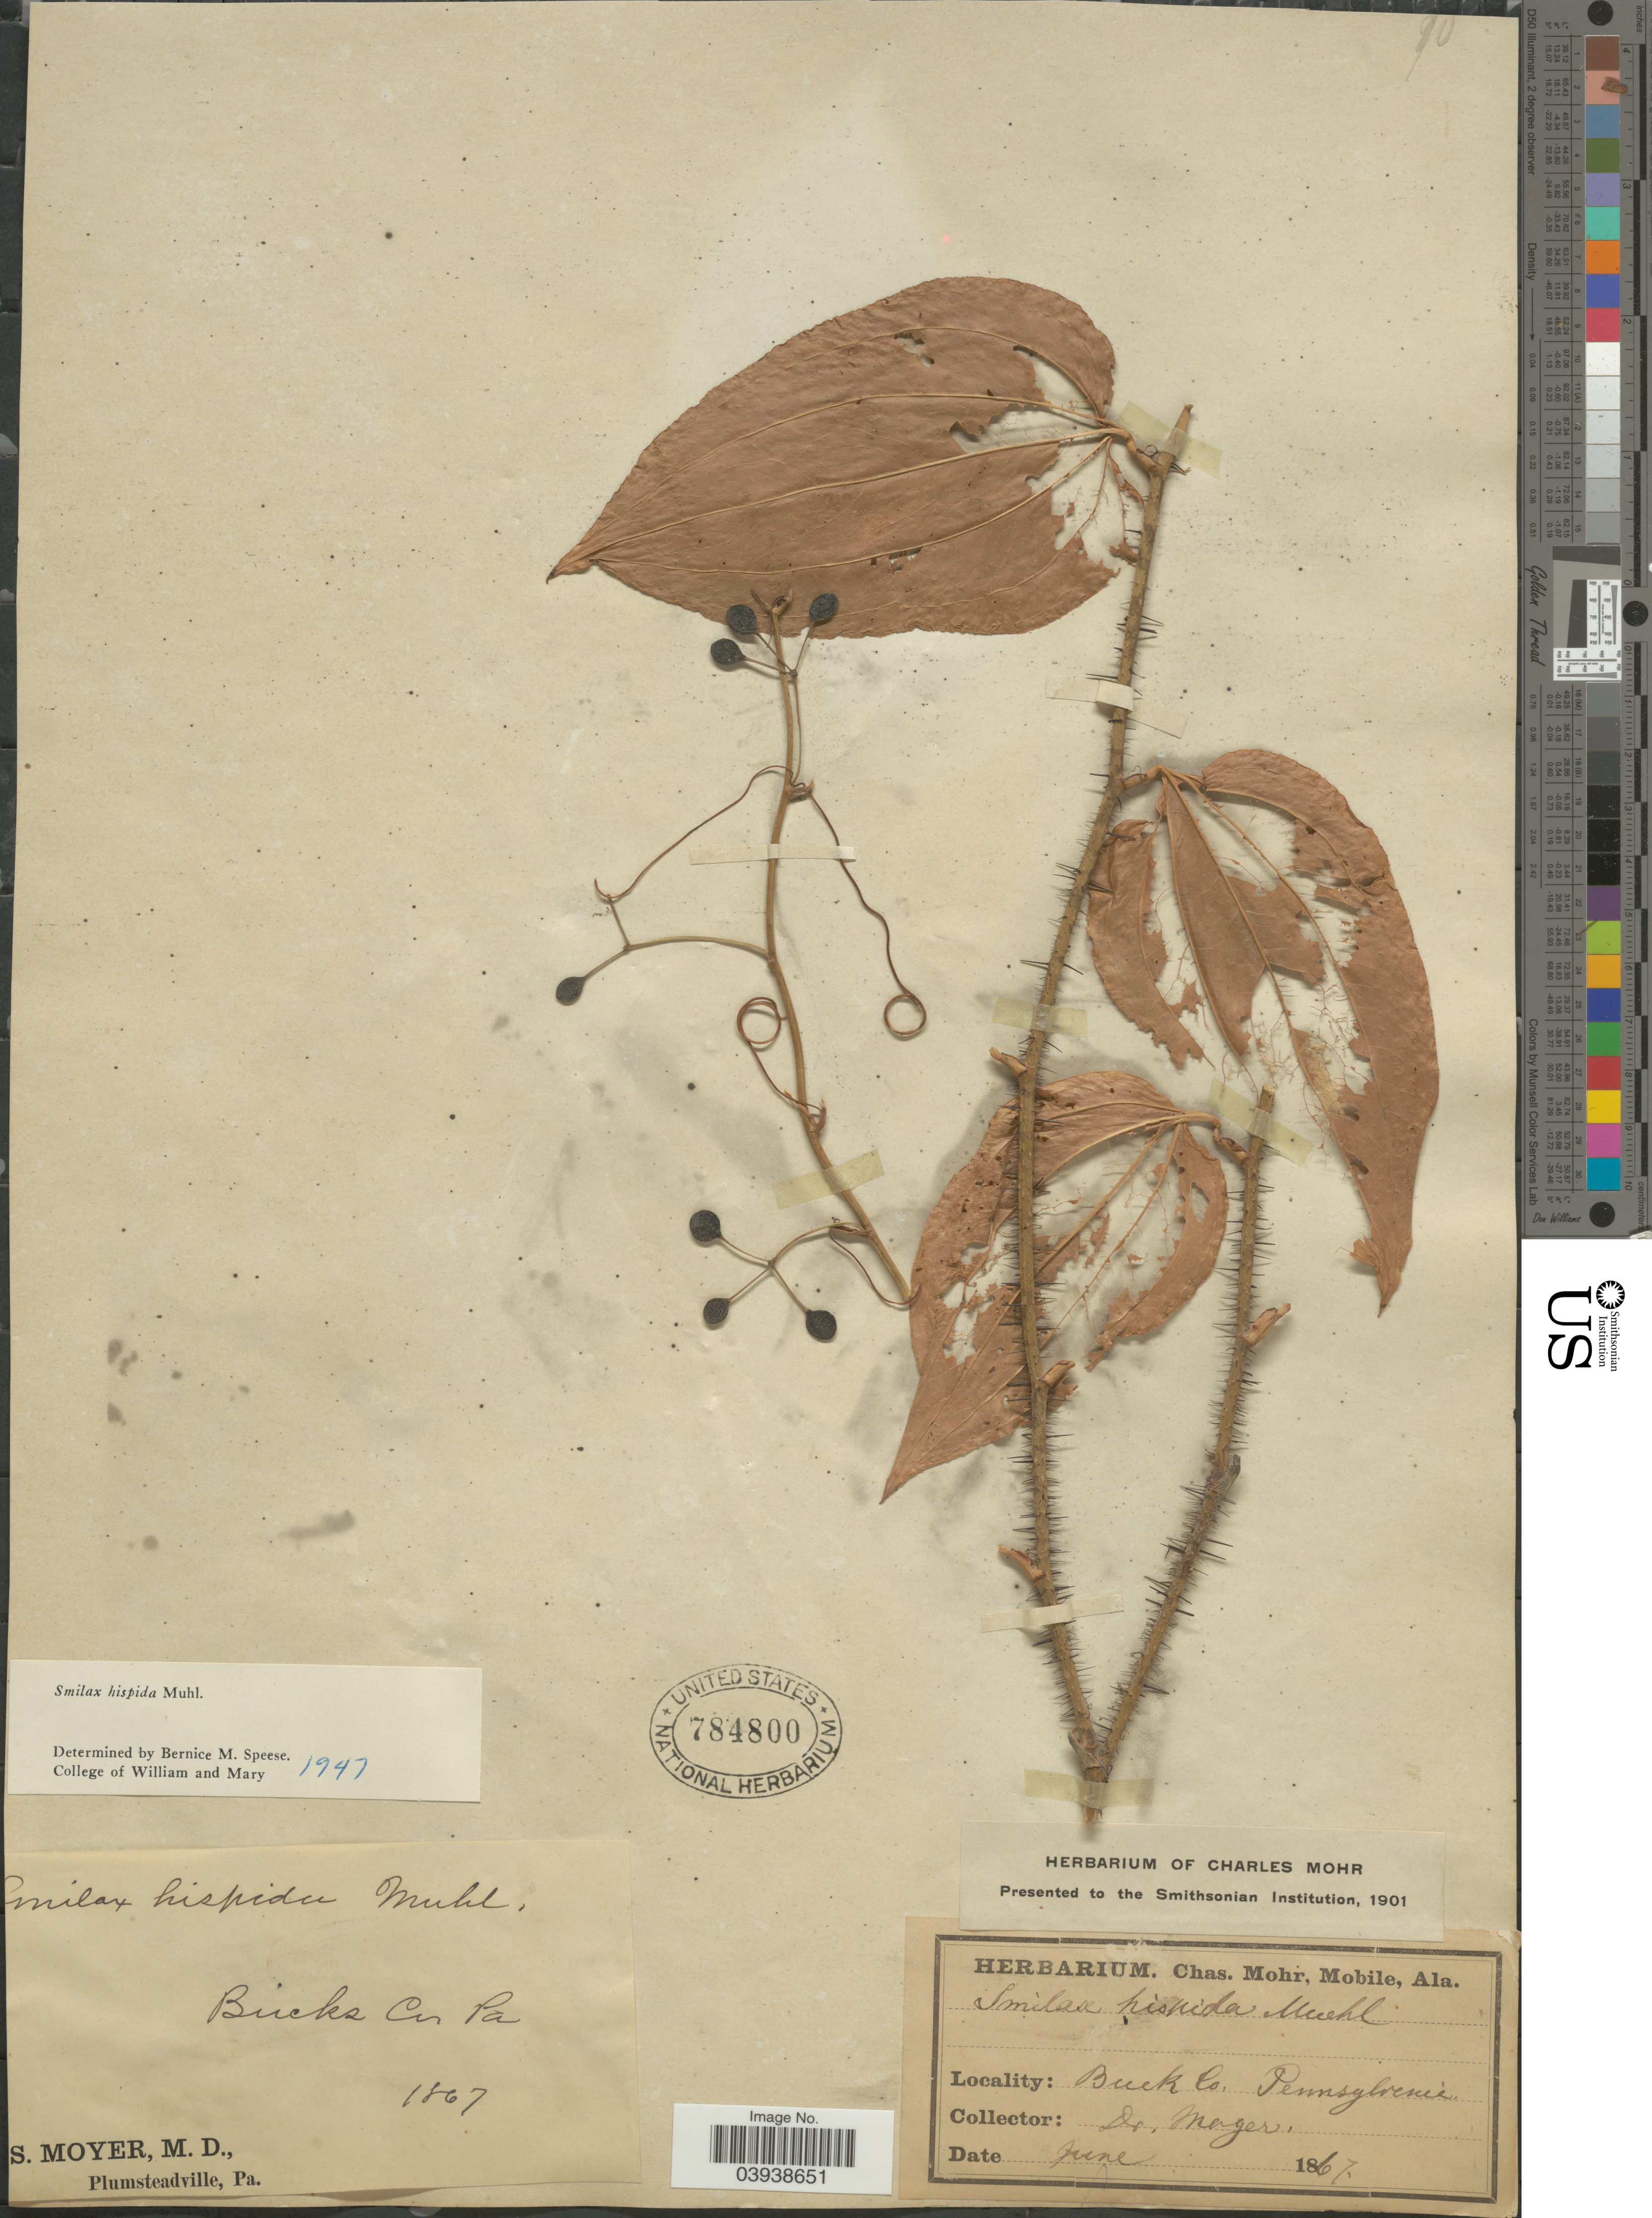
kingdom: Plantae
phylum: Tracheophyta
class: Liliopsida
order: Liliales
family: Smilacaceae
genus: Smilax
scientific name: Smilax hispida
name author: Raf.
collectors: S. Moyer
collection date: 1867-06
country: United States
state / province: Pennsylvania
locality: Buck Co.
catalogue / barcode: US 784800